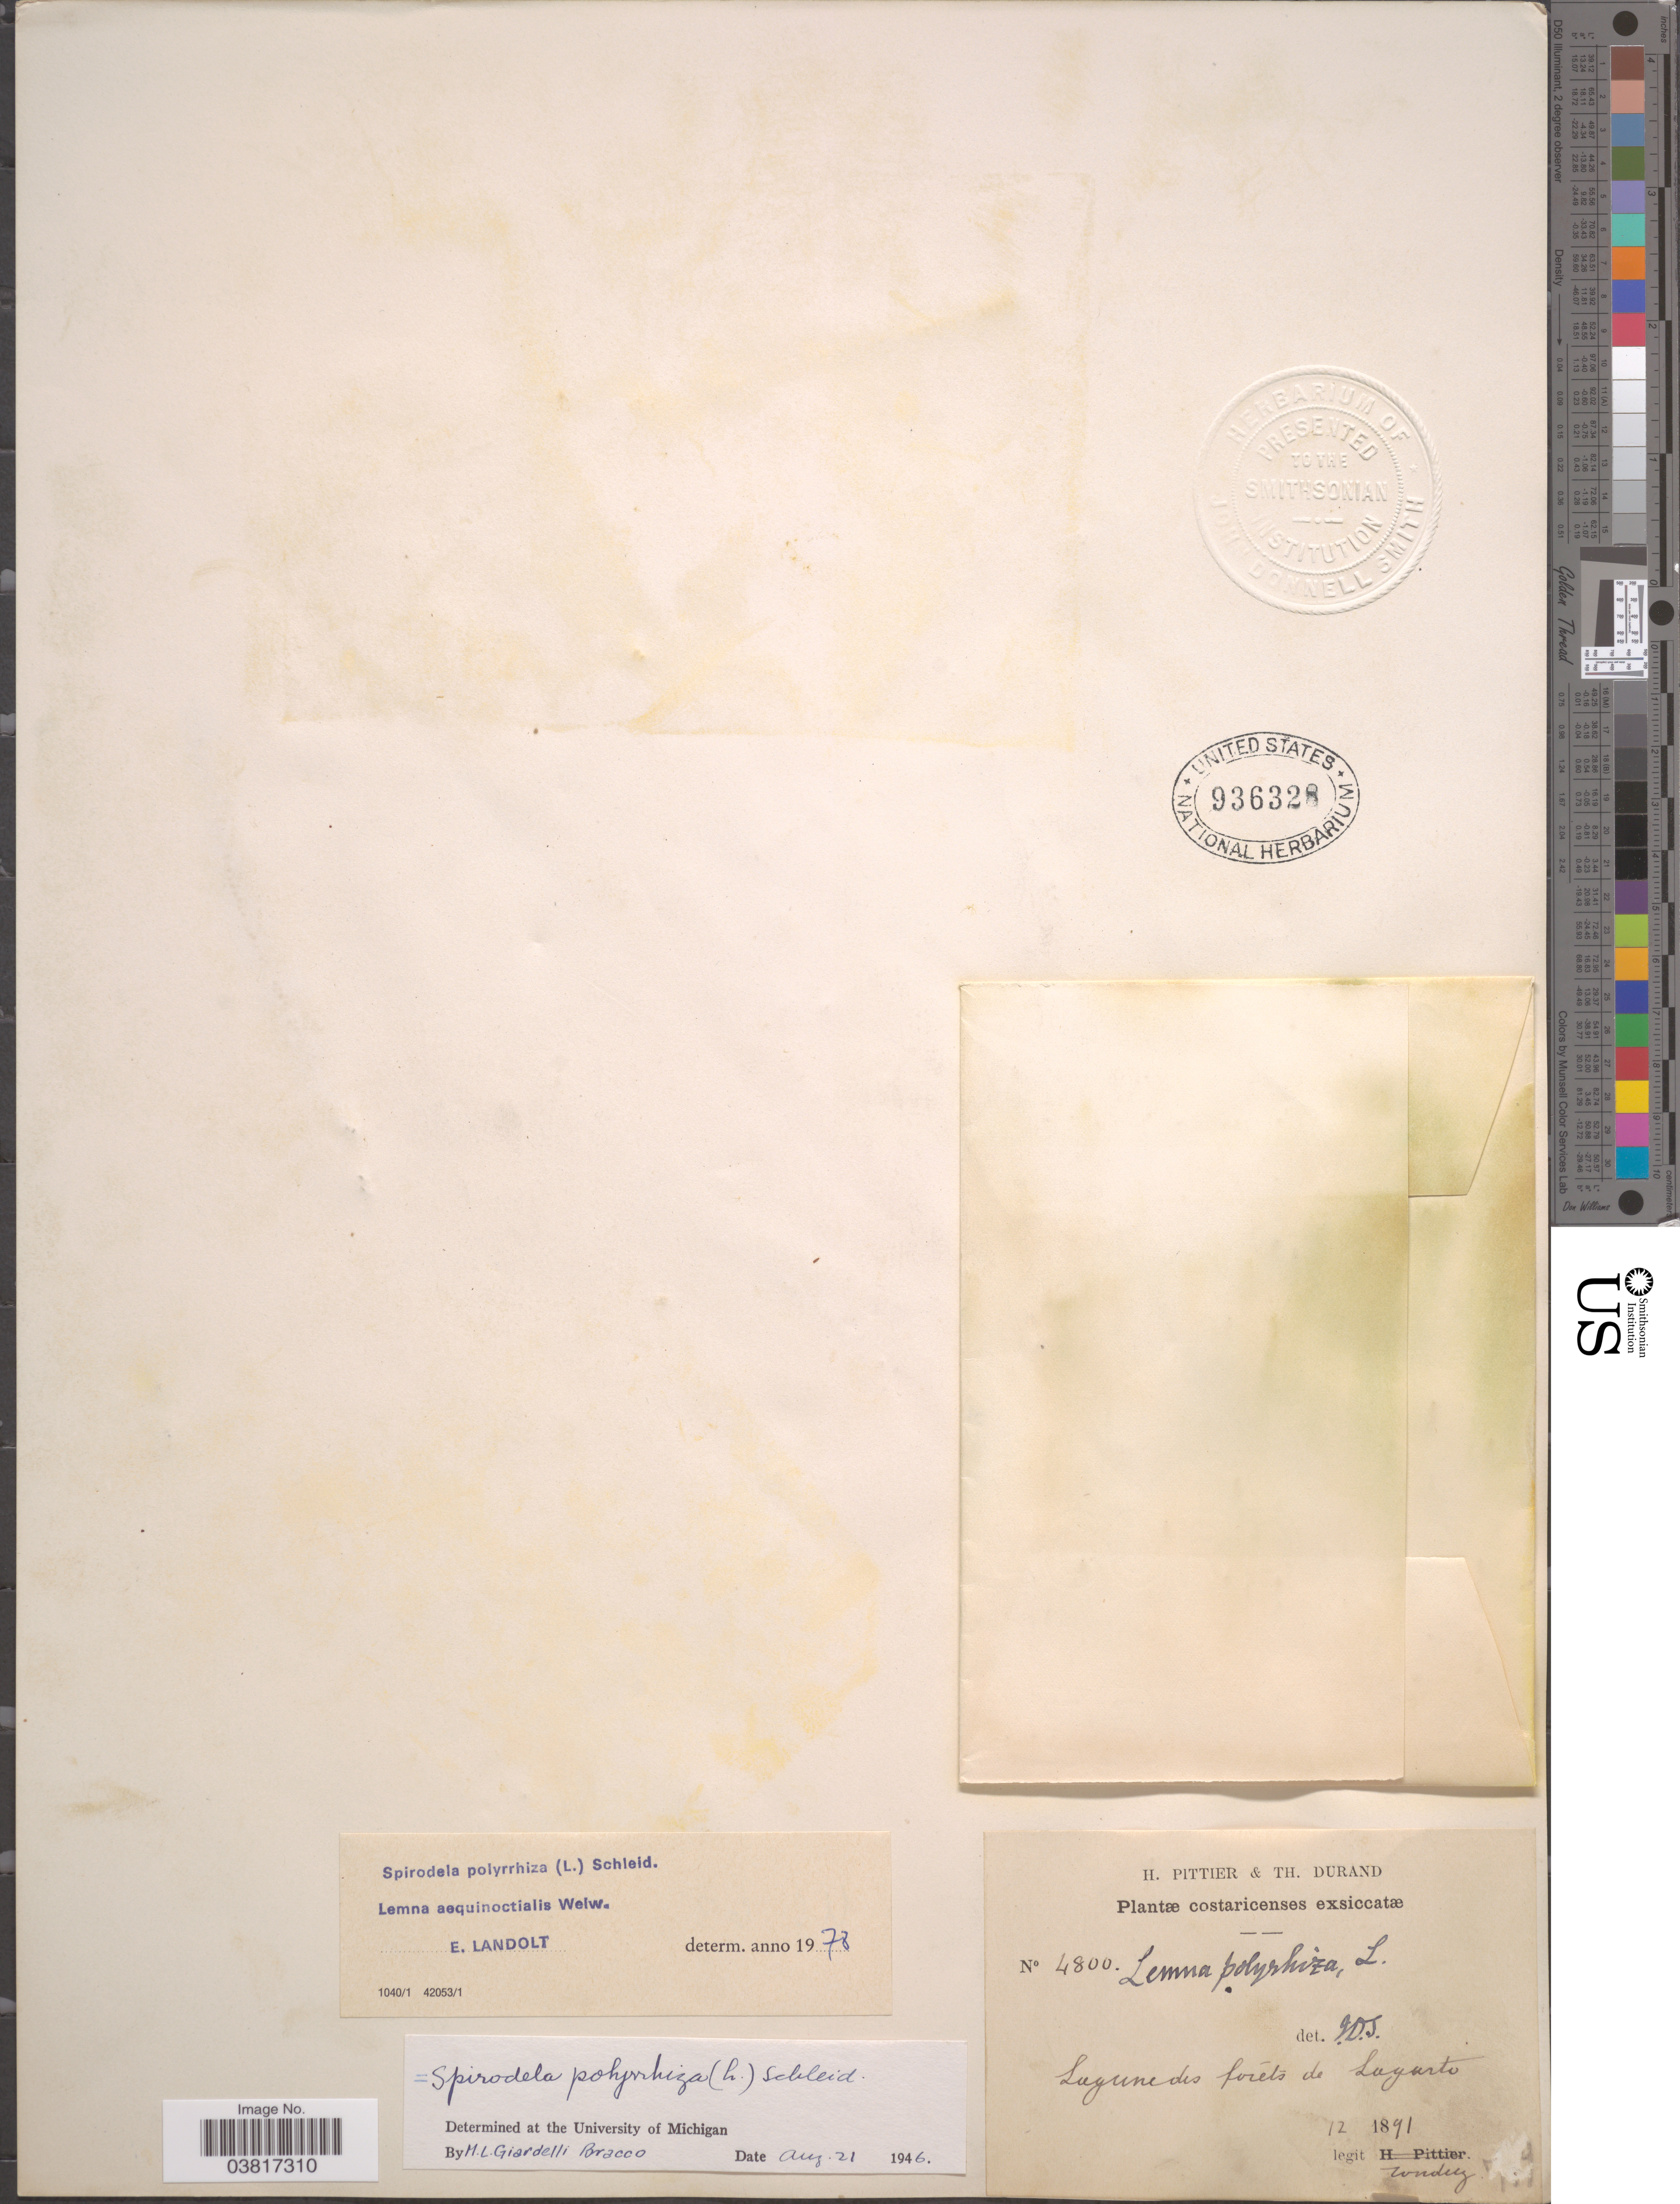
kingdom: Plantae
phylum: Tracheophyta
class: Liliopsida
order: Alismatales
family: Araceae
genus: Spirodela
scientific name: Spirodela polyrrhiza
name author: (L.) Schleid.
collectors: Tonduz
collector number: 4800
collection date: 1891-12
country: Costa Rica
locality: Lagune des foréts de Lagarto.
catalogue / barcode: US 936328